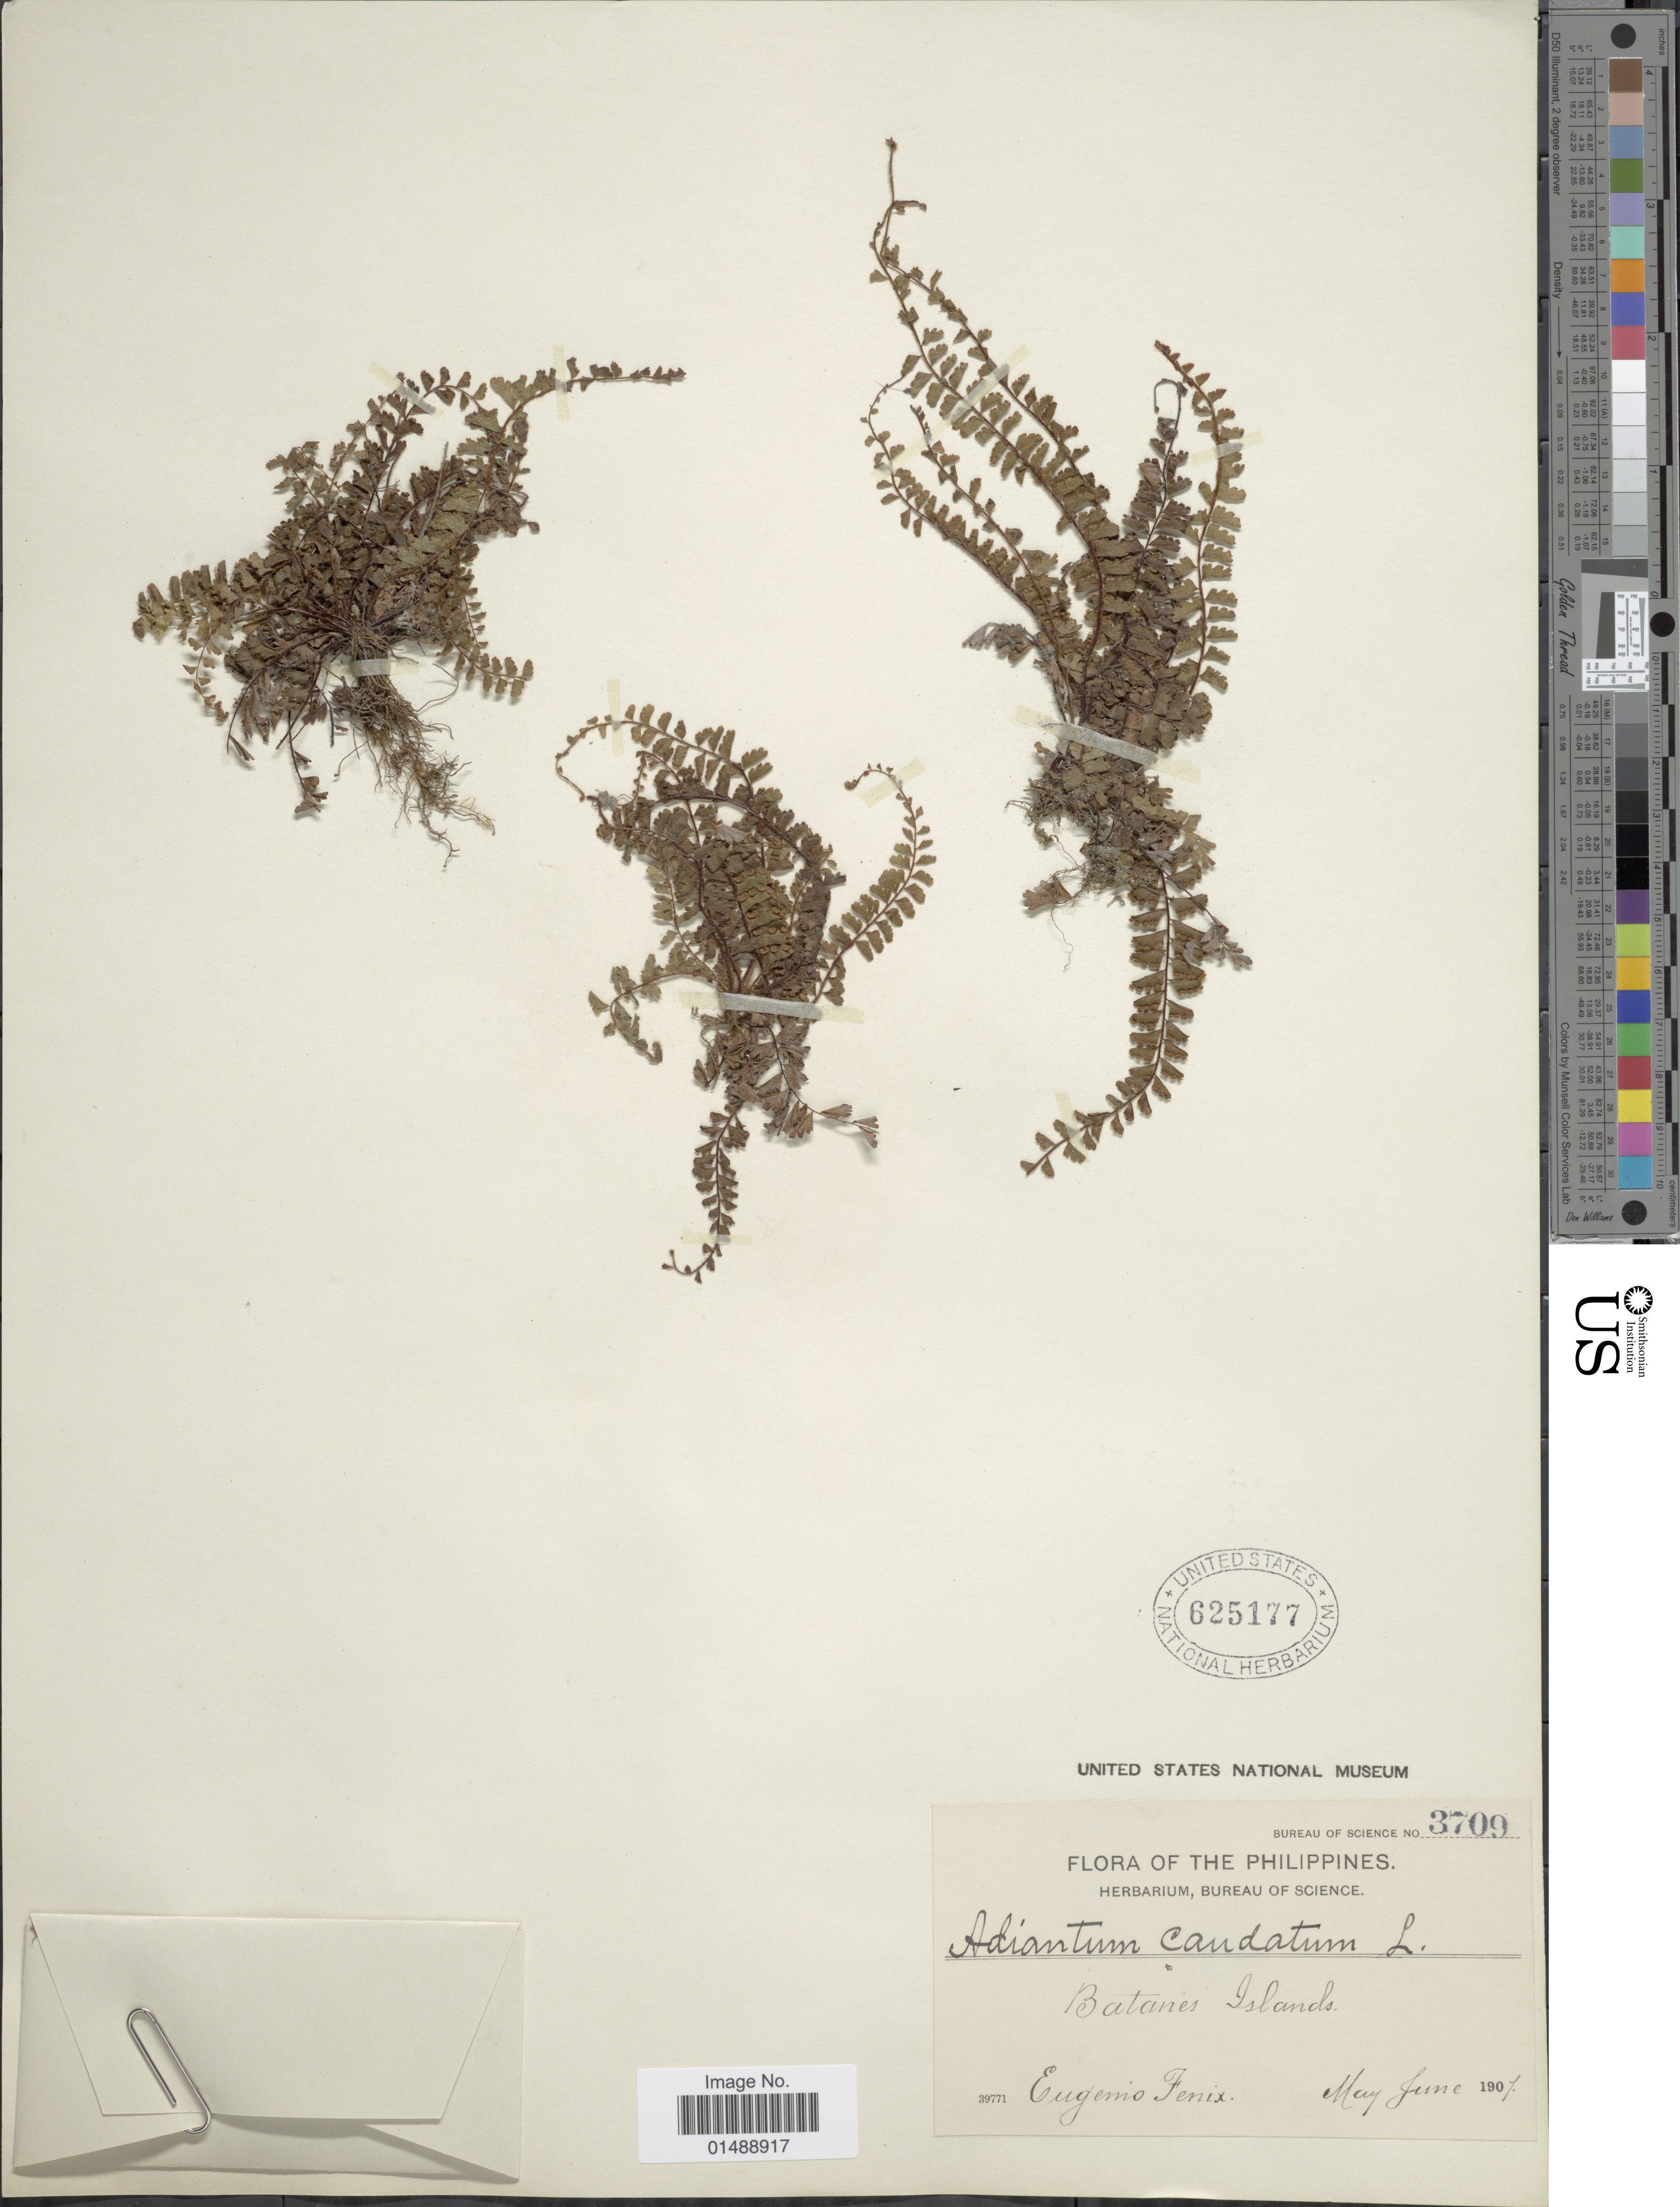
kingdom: Plantae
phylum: Tracheophyta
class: Polypodiopsida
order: Polypodiales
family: Pteridaceae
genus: Adiantum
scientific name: Adiantum caudatum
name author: L.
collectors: E. Fenix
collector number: Bureau of Science 3709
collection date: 1907-05/1907-06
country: Philippines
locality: Batanes islands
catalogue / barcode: US 625177